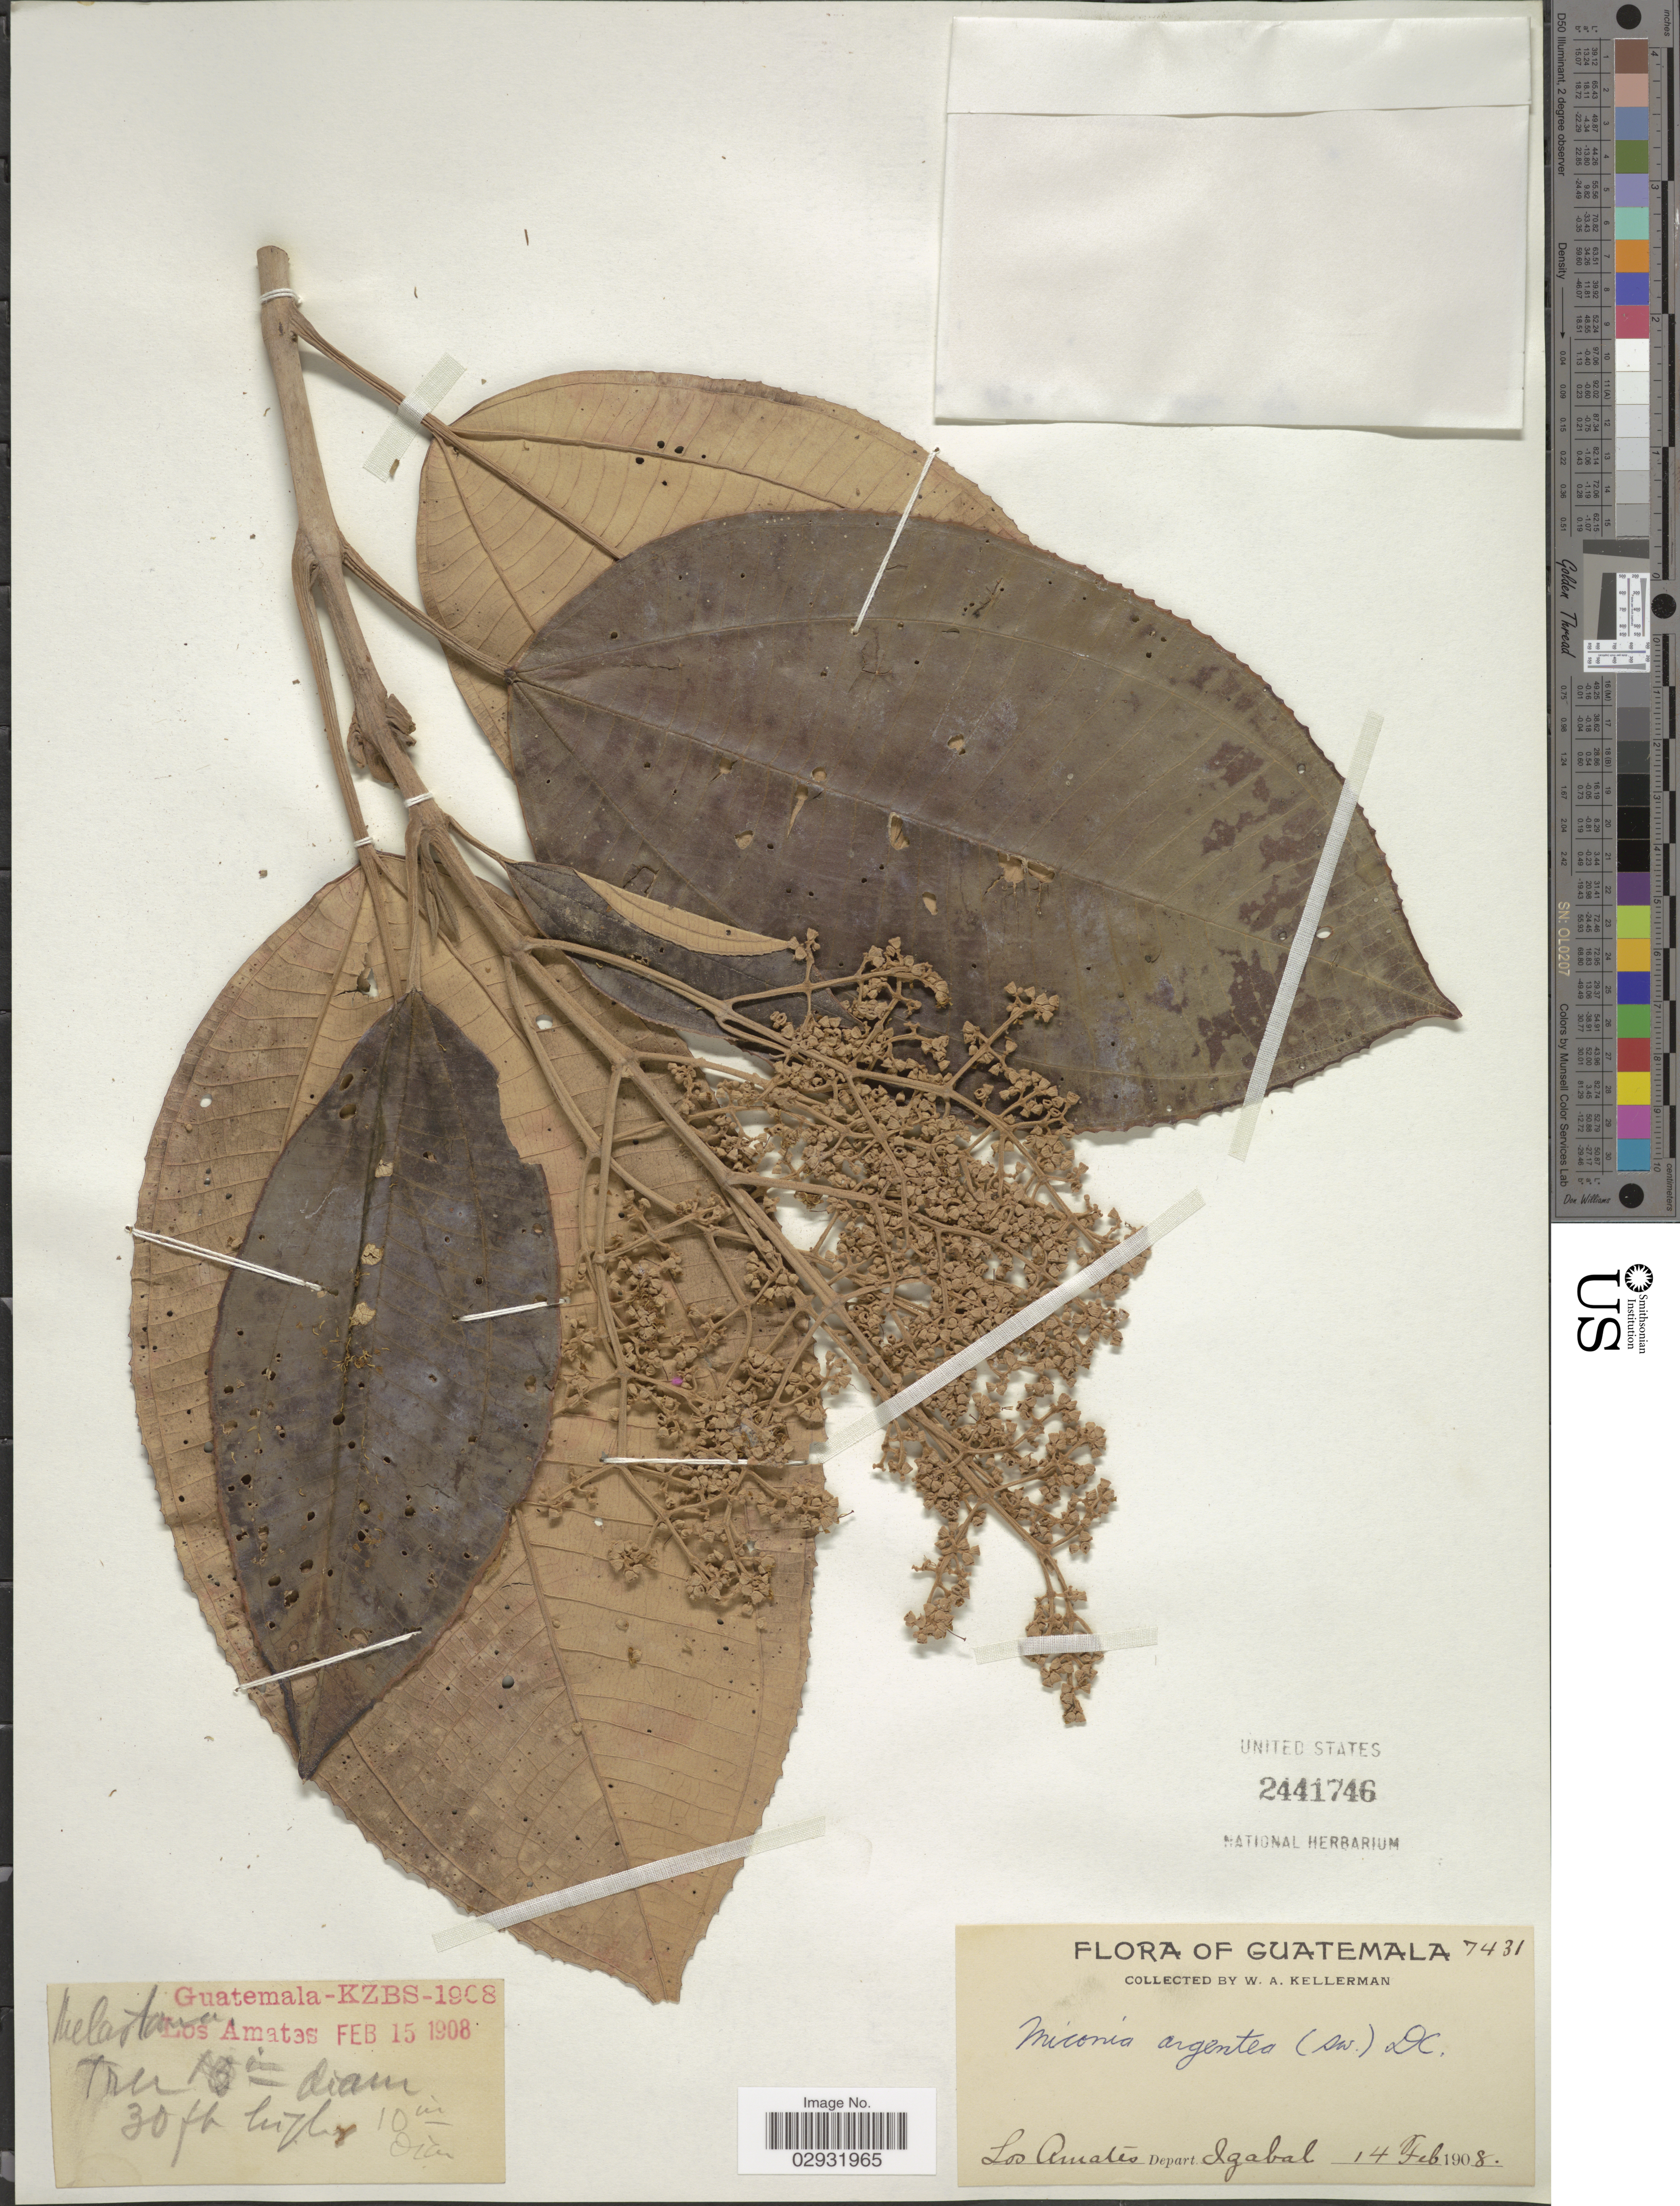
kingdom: Plantae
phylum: Tracheophyta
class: Magnoliopsida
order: Myrtales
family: Melastomataceae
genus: Miconia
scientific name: Miconia argentea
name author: (Sw.) DC.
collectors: W. Kellerman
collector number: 7431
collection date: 1908-02-14/1908-02-15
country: Guatemala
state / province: Izabal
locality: Los Amates. Depart. Izabal.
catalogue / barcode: US 2441746